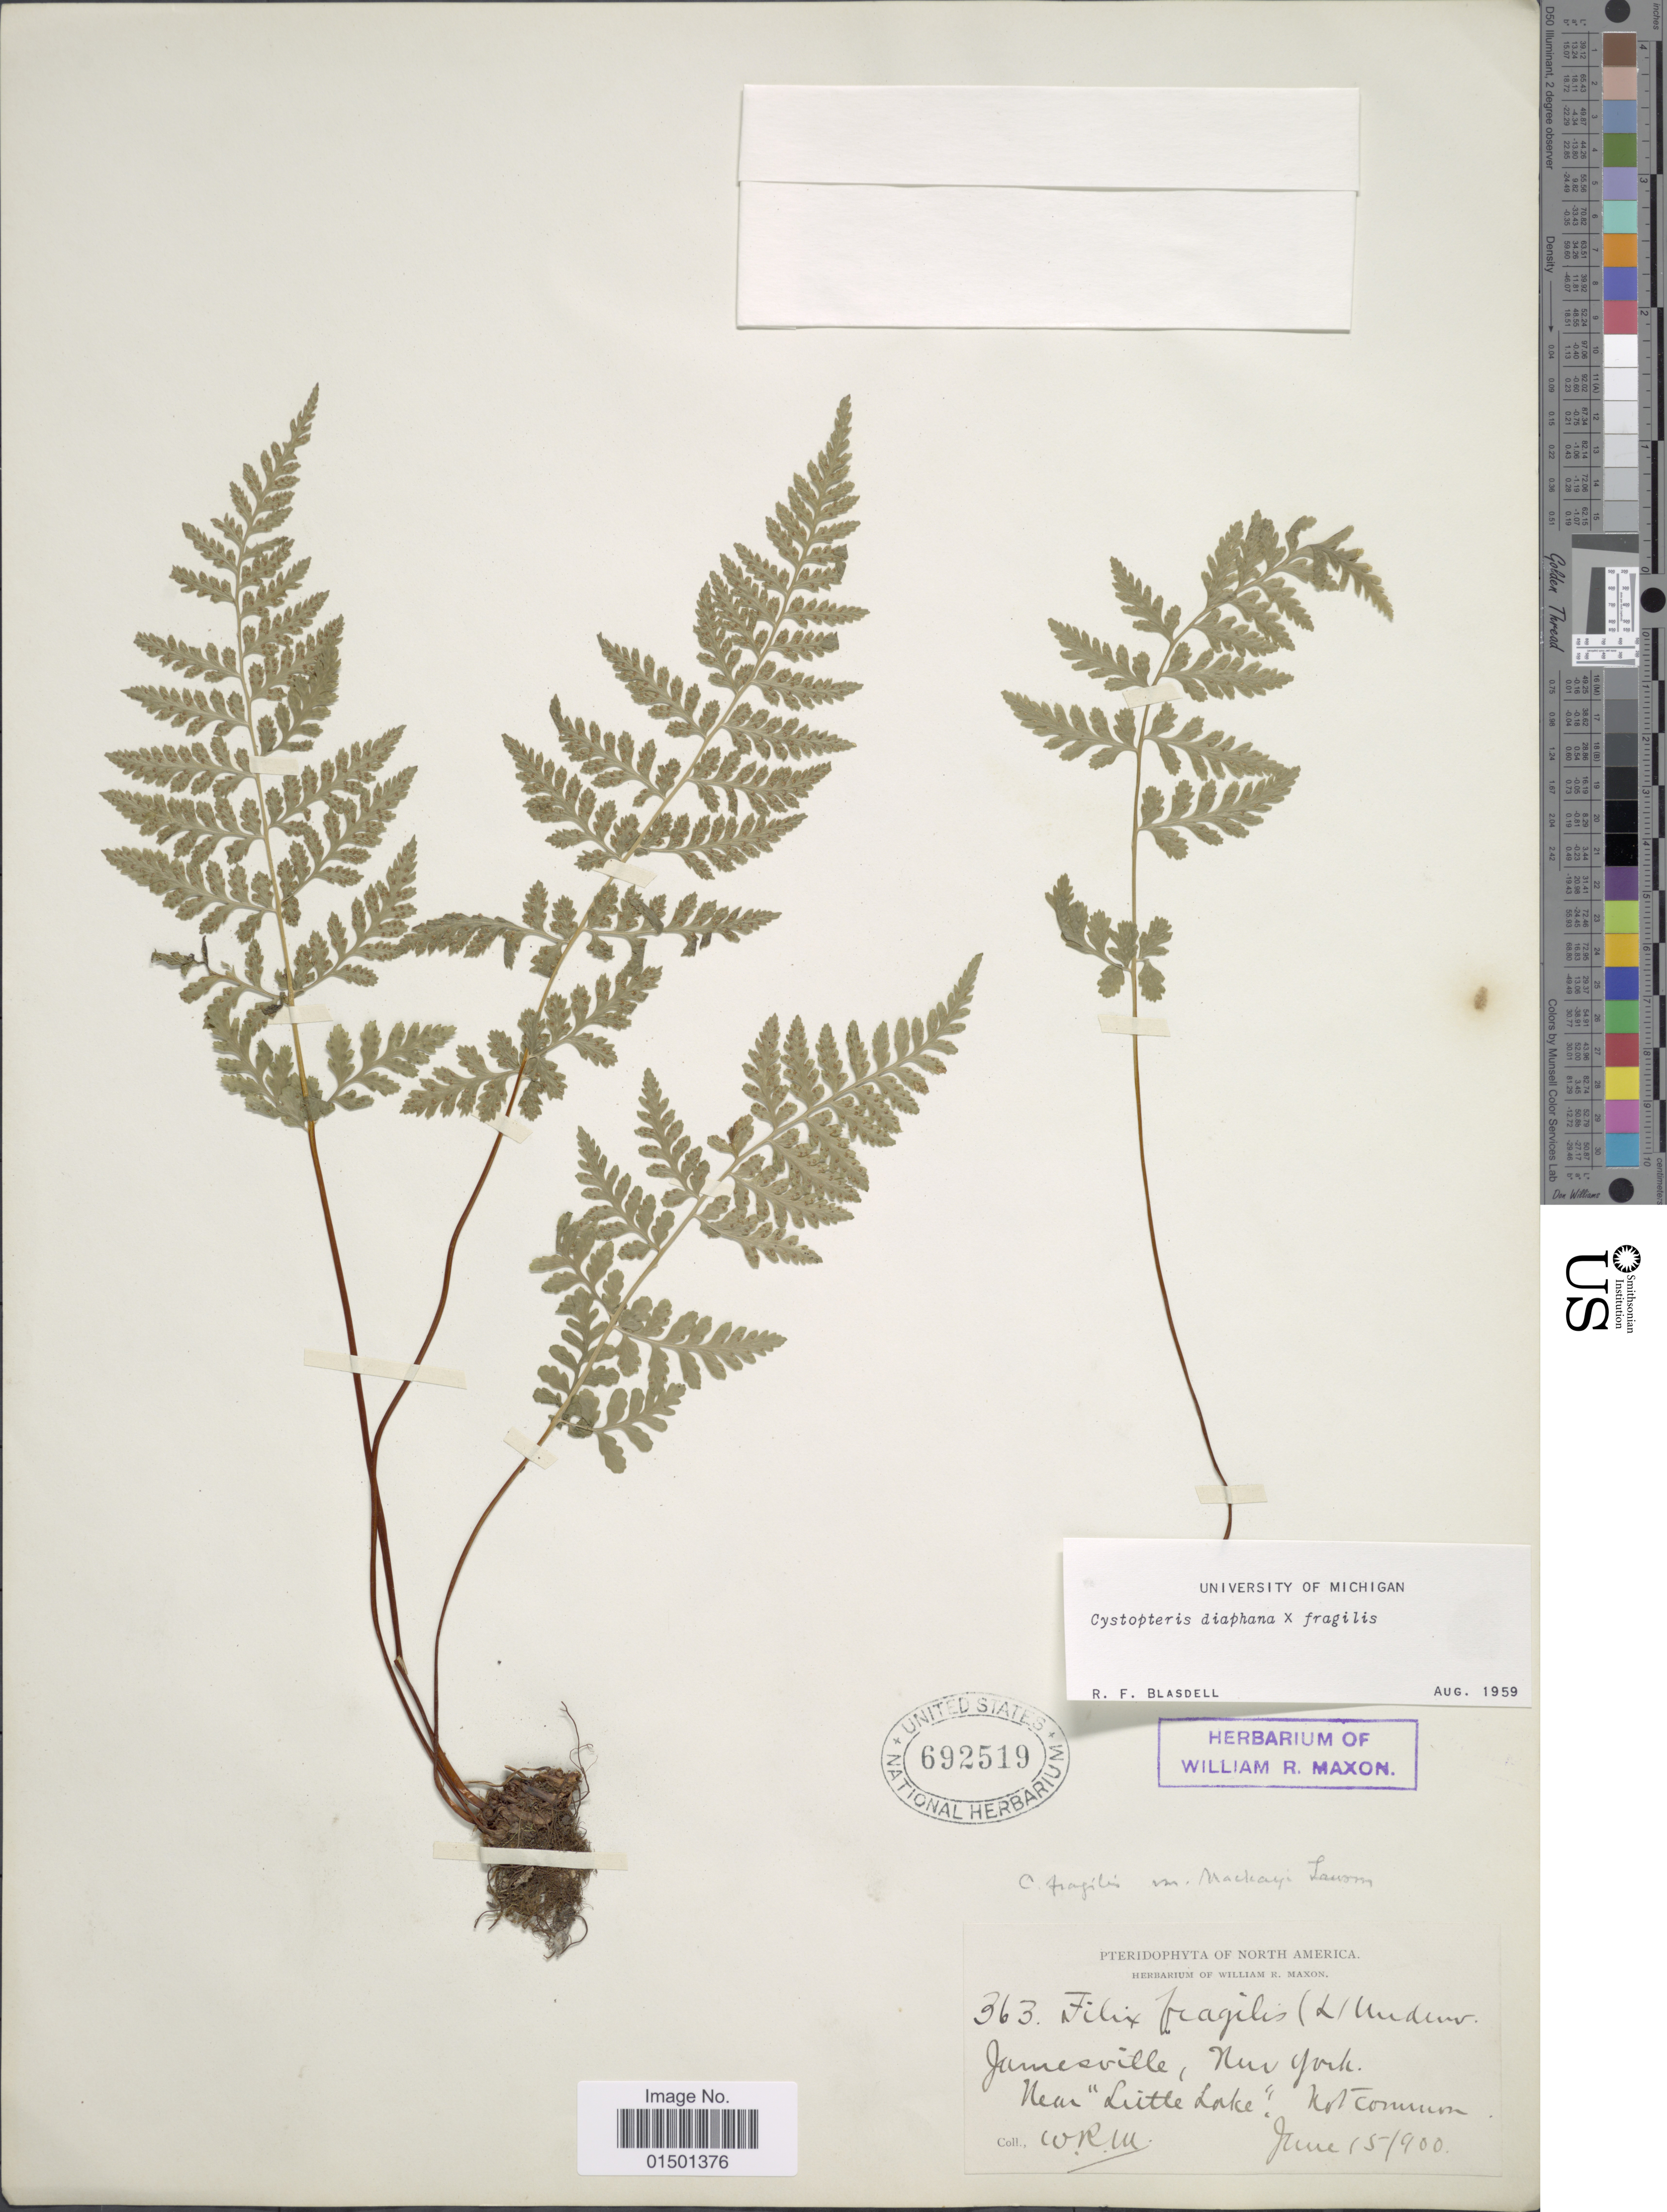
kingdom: Plantae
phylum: Tracheophyta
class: Polypodiopsida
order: Polypodiales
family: Cystopteridaceae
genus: Cystopteris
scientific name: Cystopteris diaphana x C. fragilis (L.) Bernh.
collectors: W. R. Maxon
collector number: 363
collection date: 1900-06-15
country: United States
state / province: New York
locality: Jumesville, Near Little Lake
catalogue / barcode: US 692519